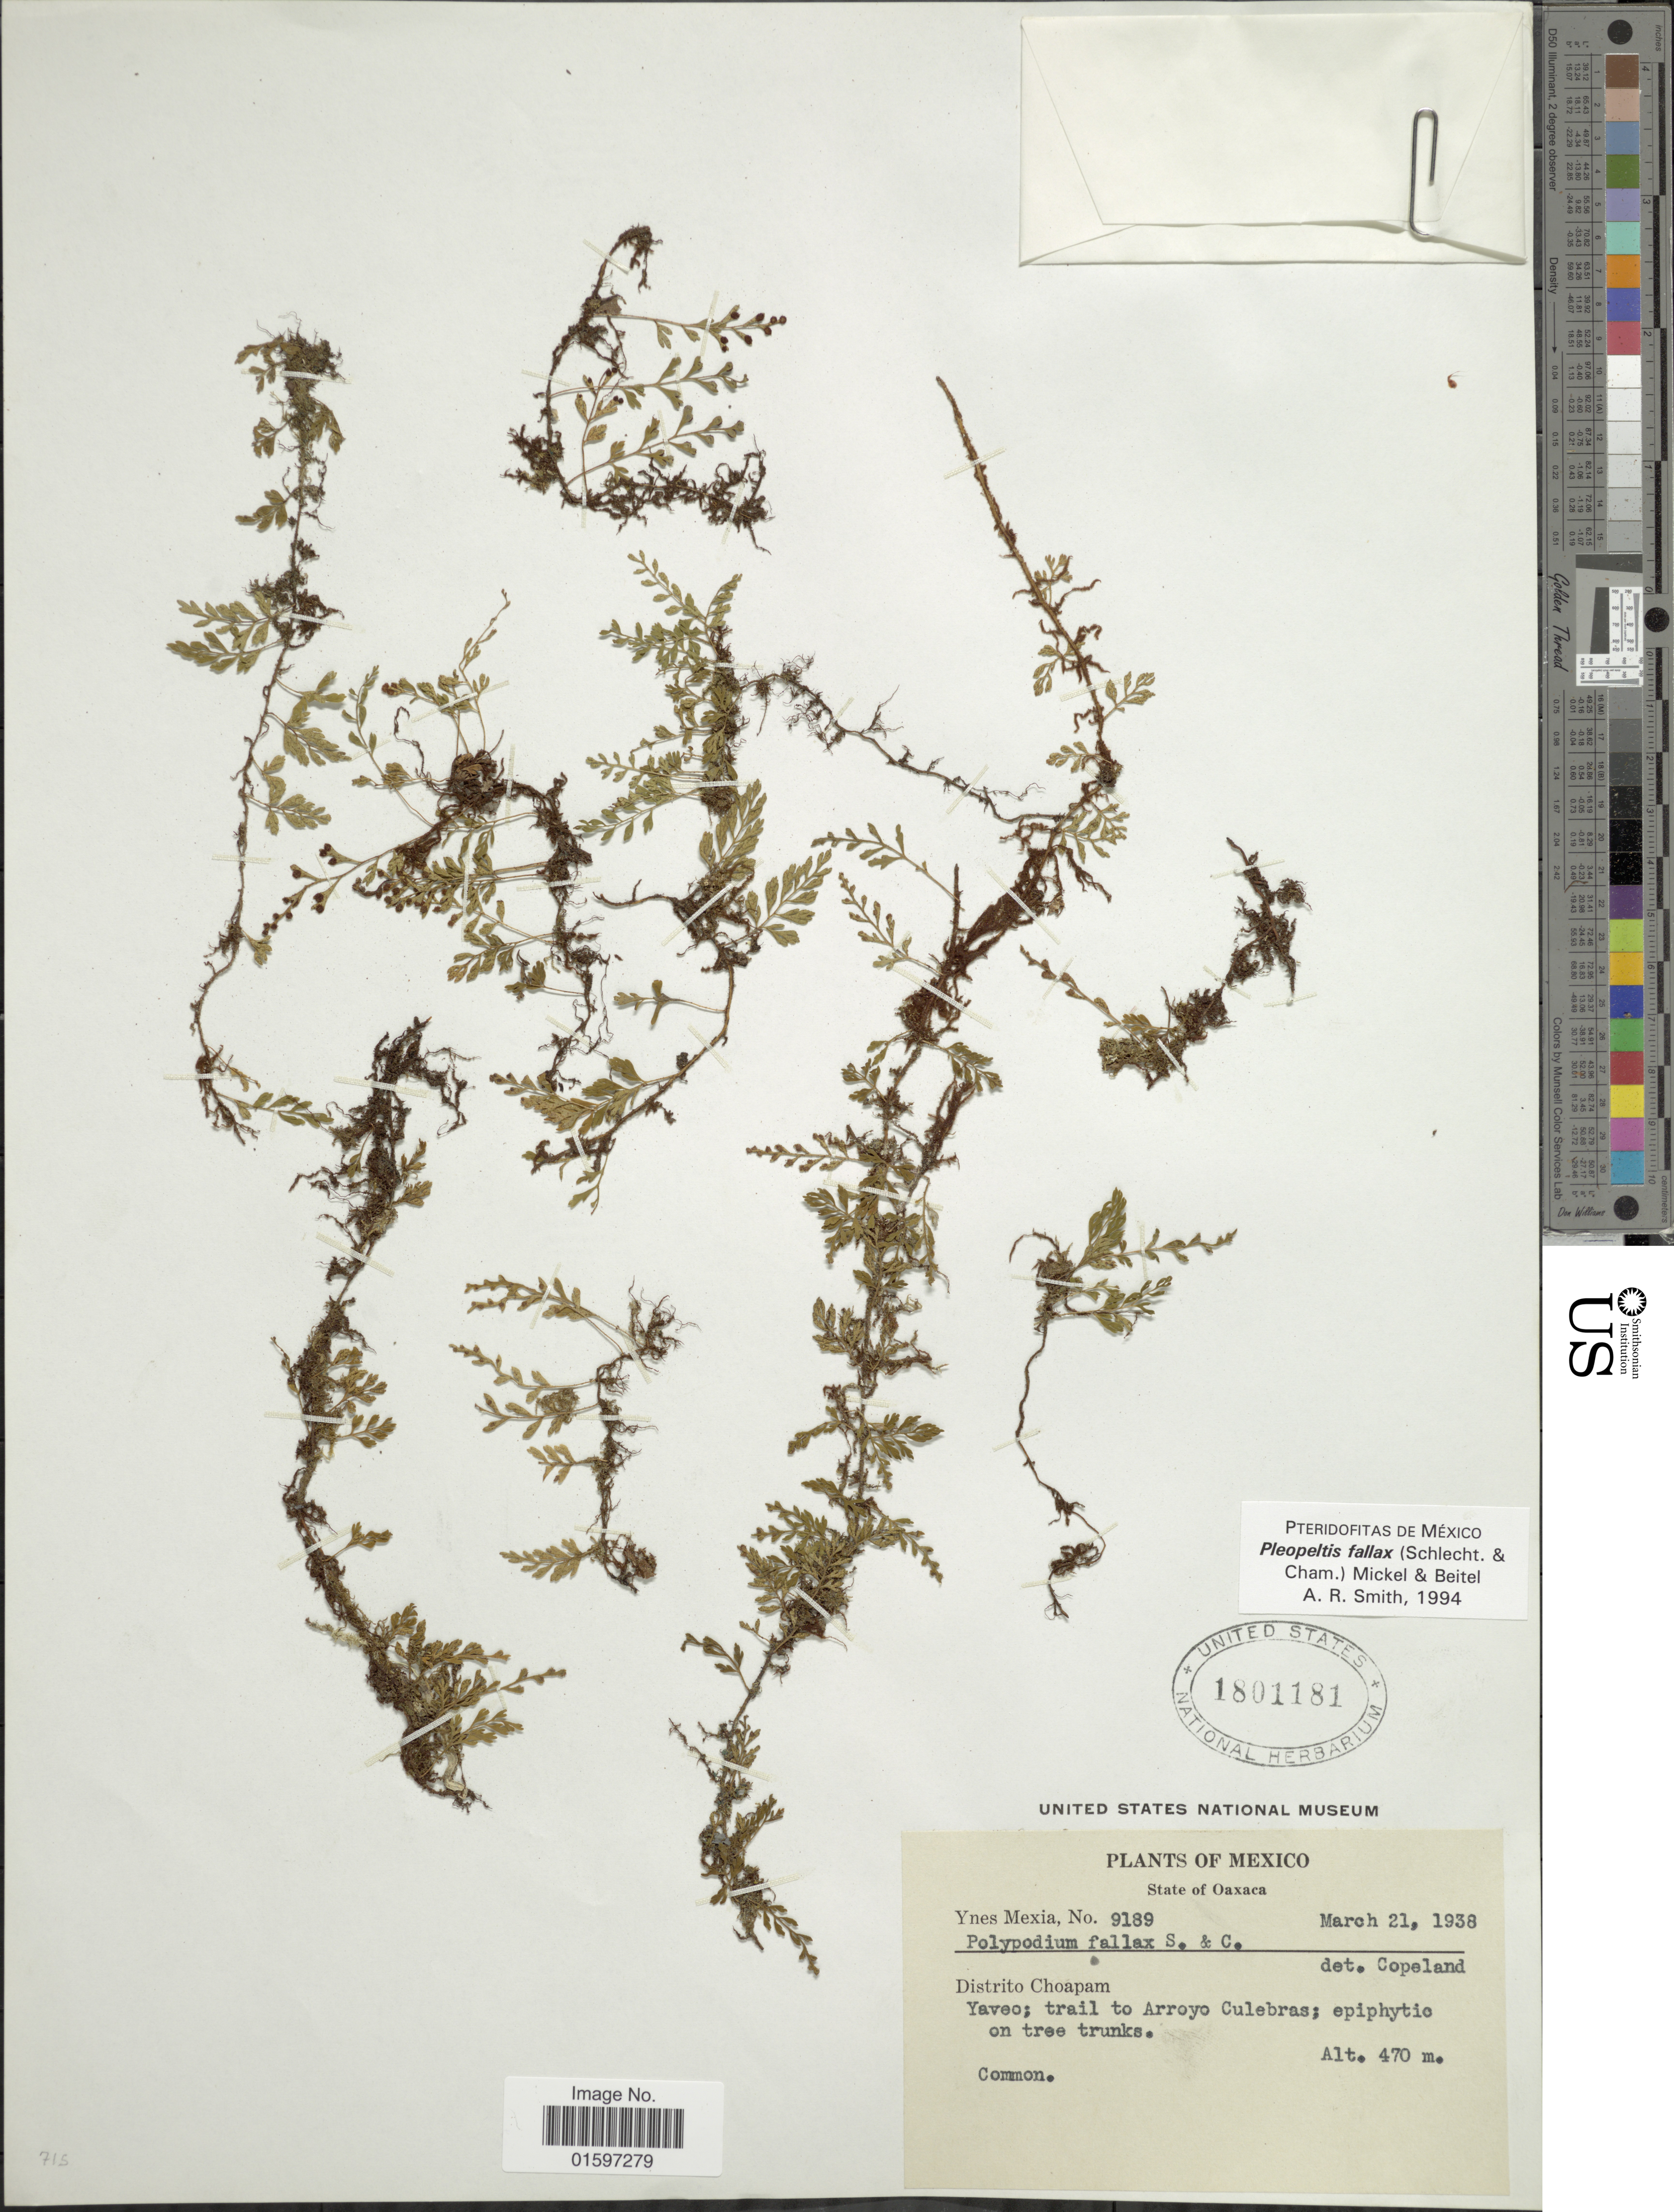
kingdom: Plantae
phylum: Tracheophyta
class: Polypodiopsida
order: Polypodiales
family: Polypodiaceae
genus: Pleopeltis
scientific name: Pleopeltis fallax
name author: (Schltdl. & Cham.) Mickel & Beitel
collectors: Y. Mexia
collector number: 9189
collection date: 1938-03-21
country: Mexico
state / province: Oaxaca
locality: Mexico, State of Oaxaca, Distrito Choapam, Yaveo; trail to Arroyo Culebras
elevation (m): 470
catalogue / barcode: US 1801181